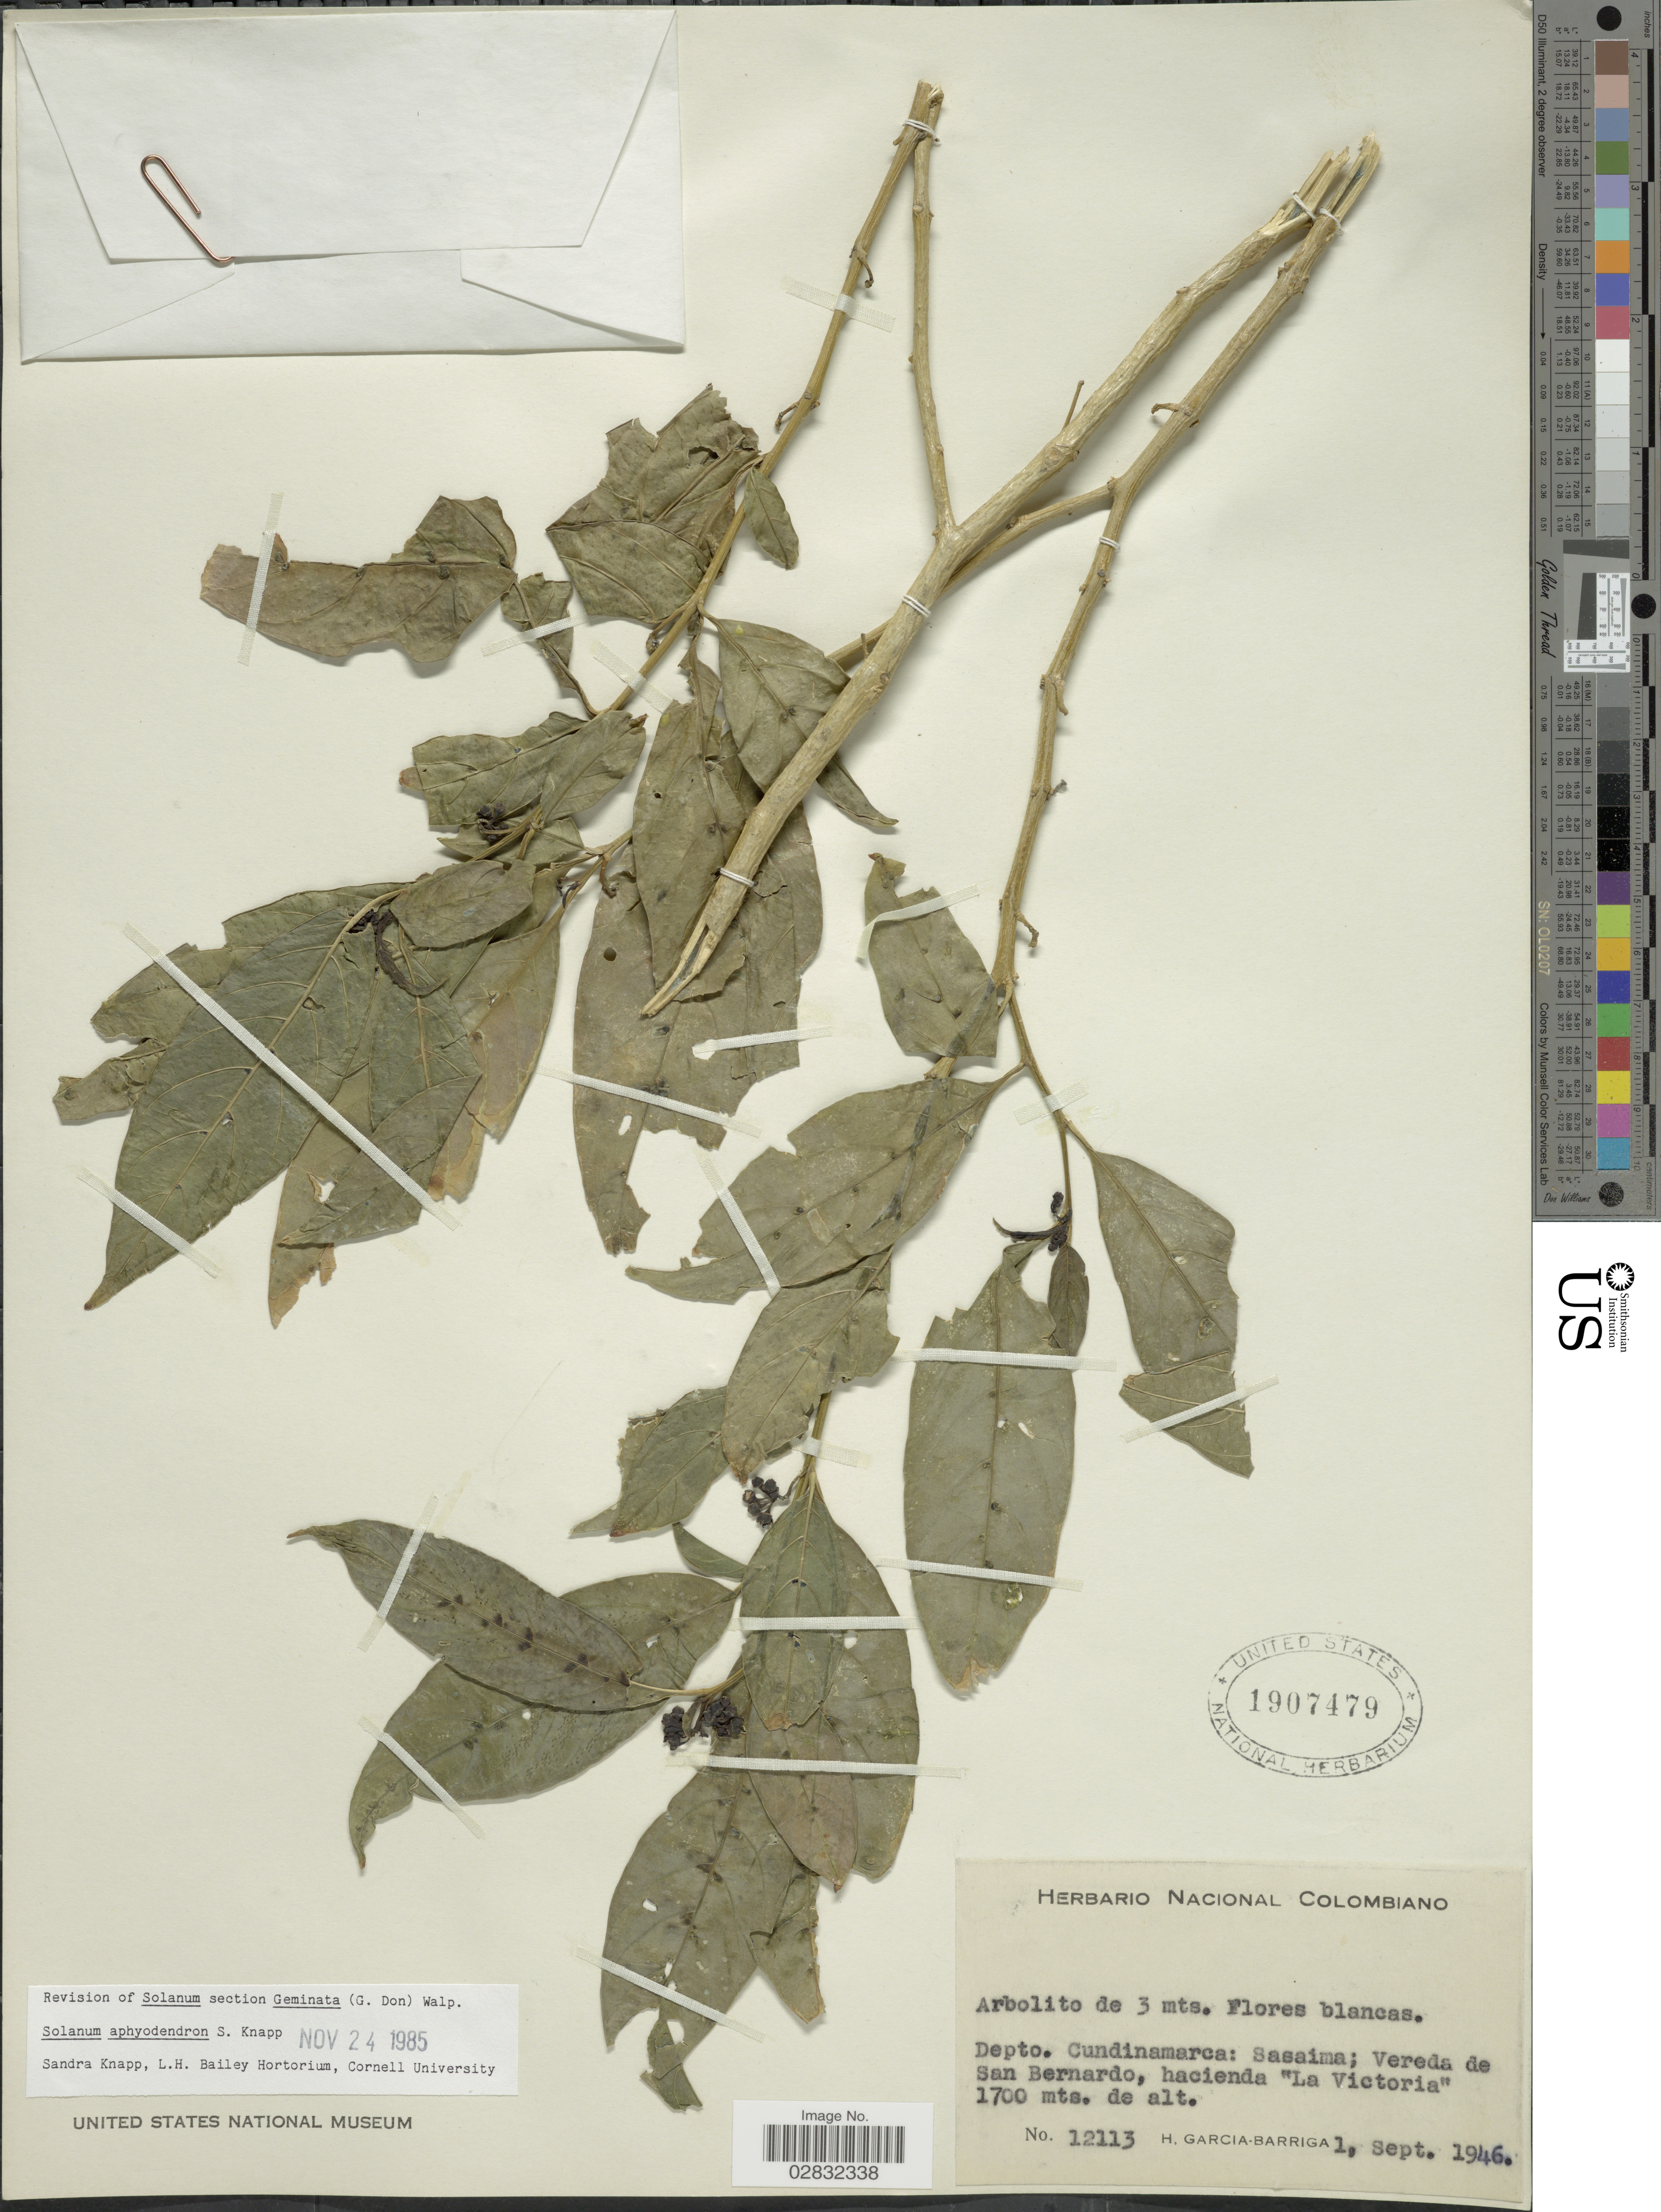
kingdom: Plantae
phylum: Tracheophyta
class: Magnoliopsida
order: Solanales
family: Solanaceae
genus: Solanum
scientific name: Solanum aphyodendron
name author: S. Knapp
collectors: H. García Barriga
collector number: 12113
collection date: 1946-09-01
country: Colombia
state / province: Cundinamarca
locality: Depto. Cundinamarca: Sasaima; Vereda de San Bernardo, hacienda "La Victoria".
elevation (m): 1700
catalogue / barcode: US 1907479